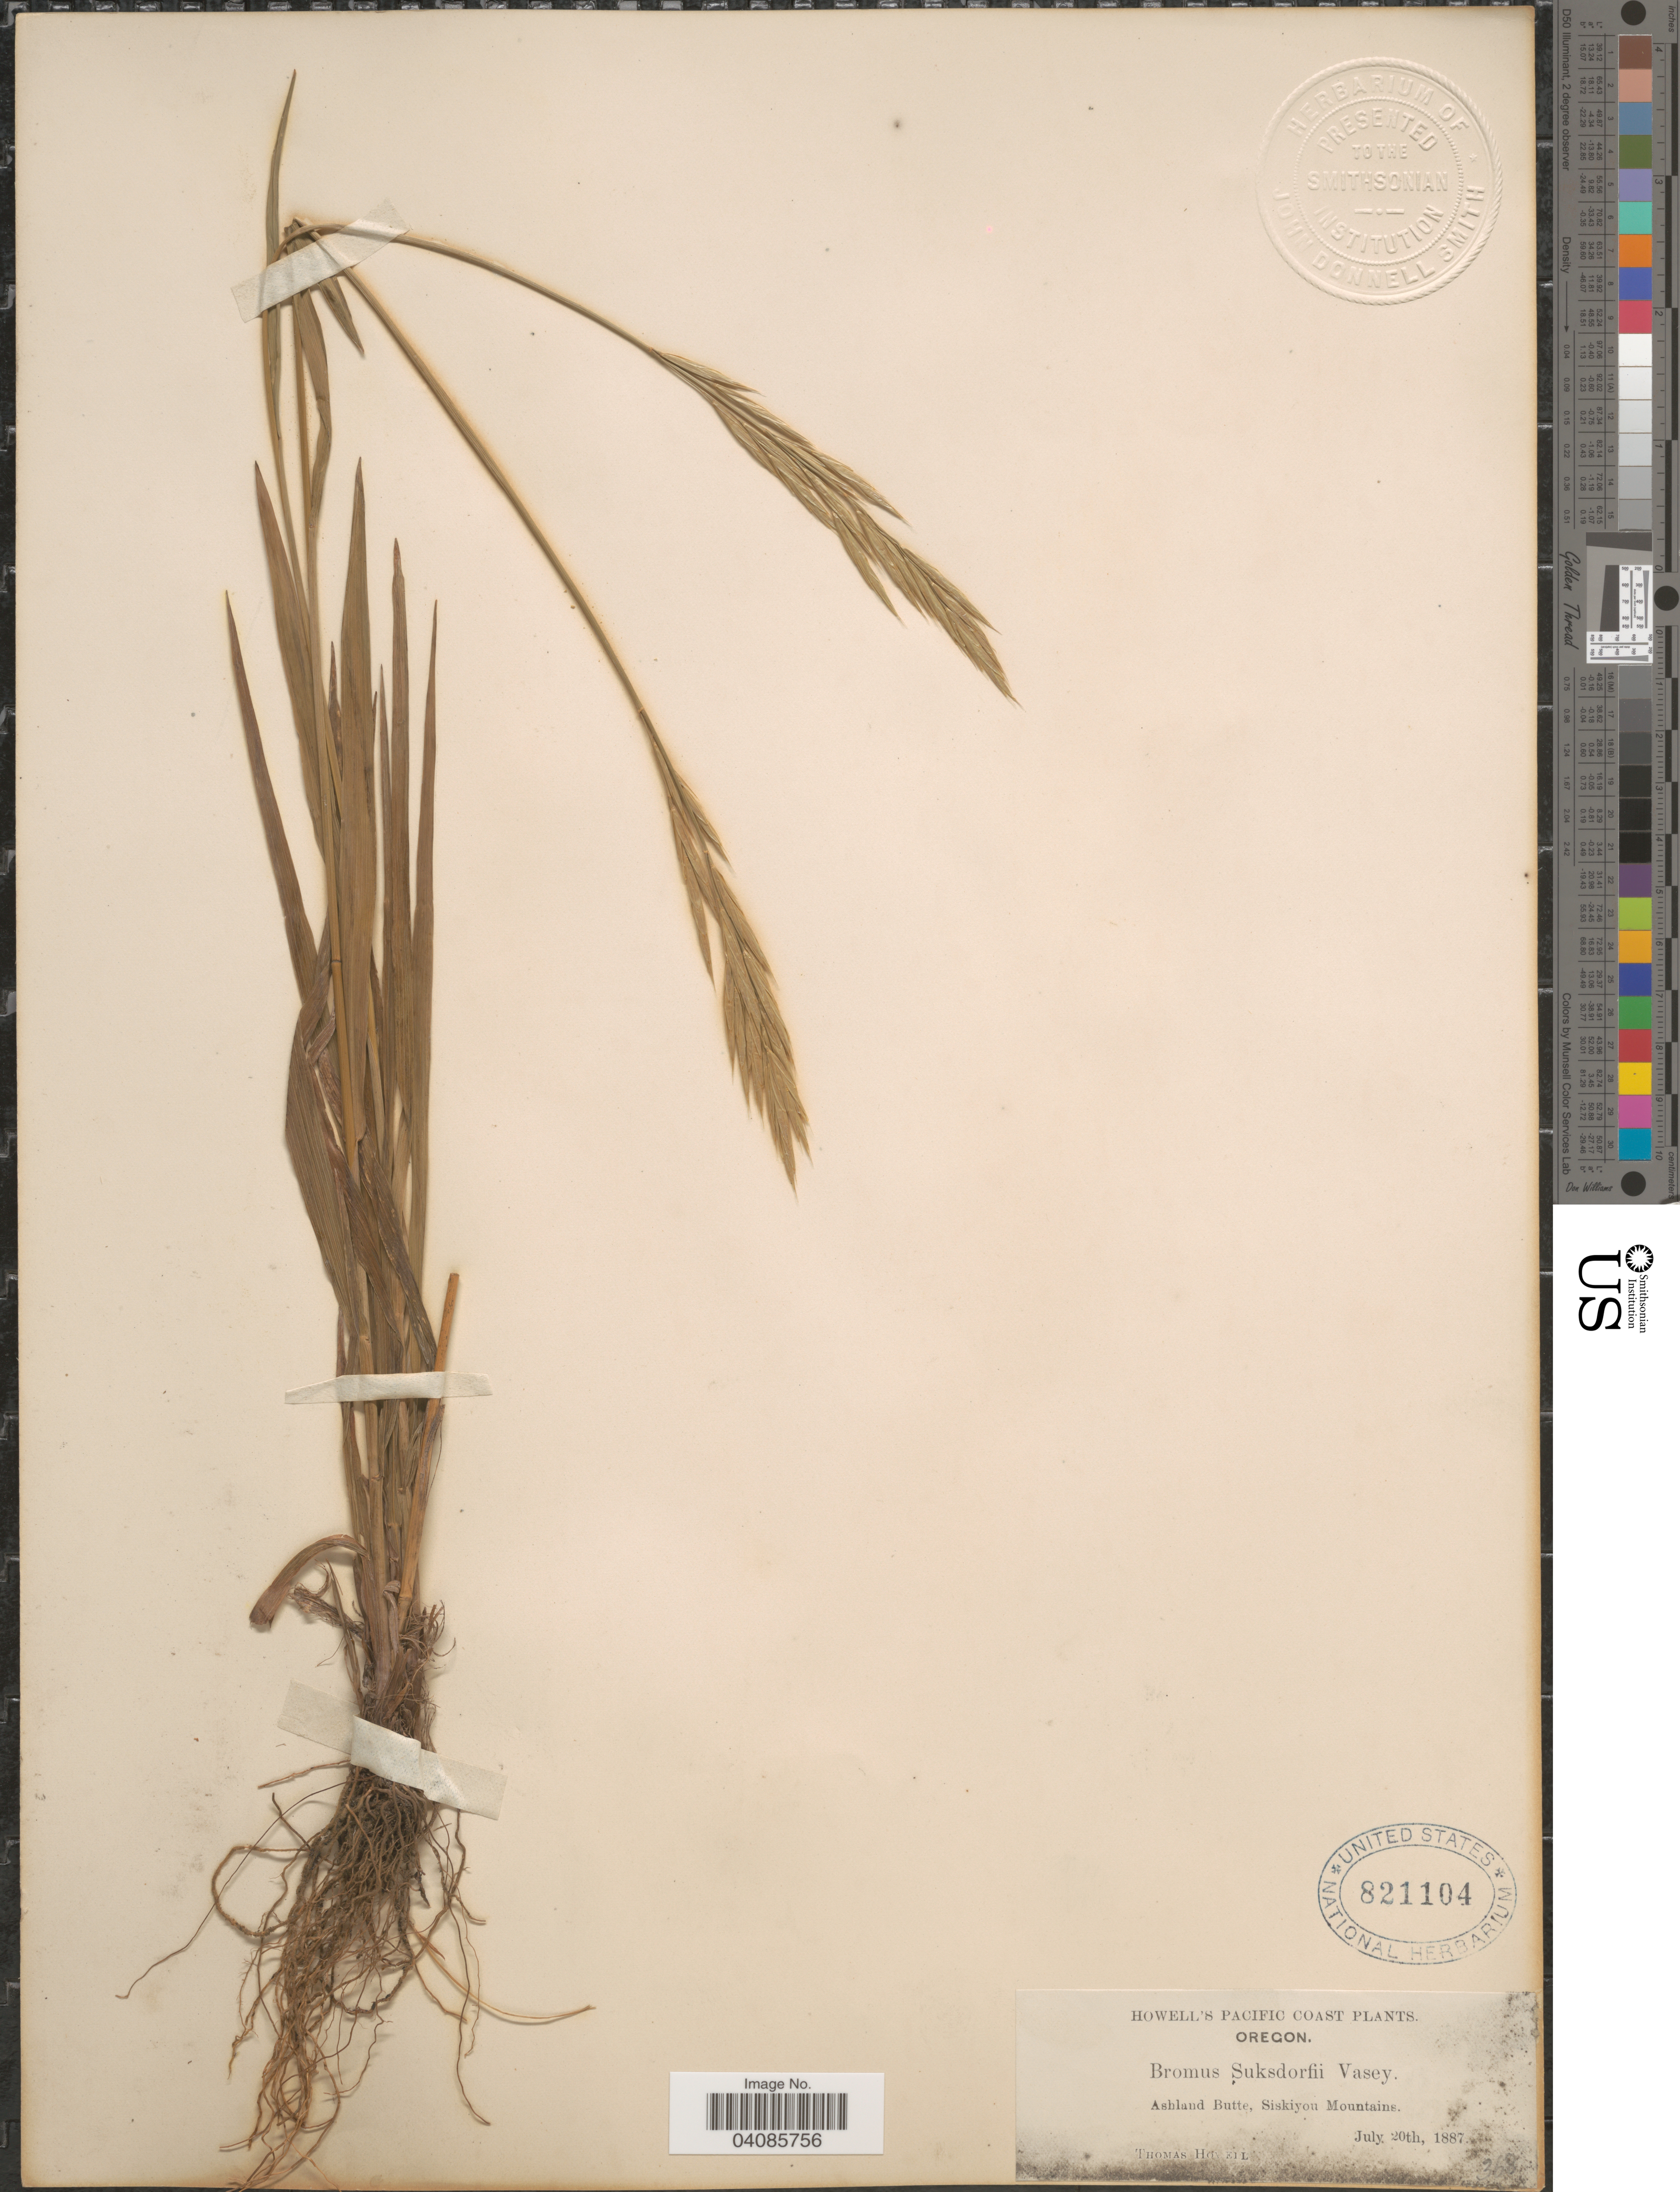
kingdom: Plantae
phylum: Tracheophyta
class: Liliopsida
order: Poales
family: Poaceae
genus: Bromus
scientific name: Bromus suksdorfii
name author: Vasey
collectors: T. Howell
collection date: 1887-07-20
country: United States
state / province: Oregon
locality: Pacific Coast. Ashland Butte, Siskiyou Mountains.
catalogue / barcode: US 821104